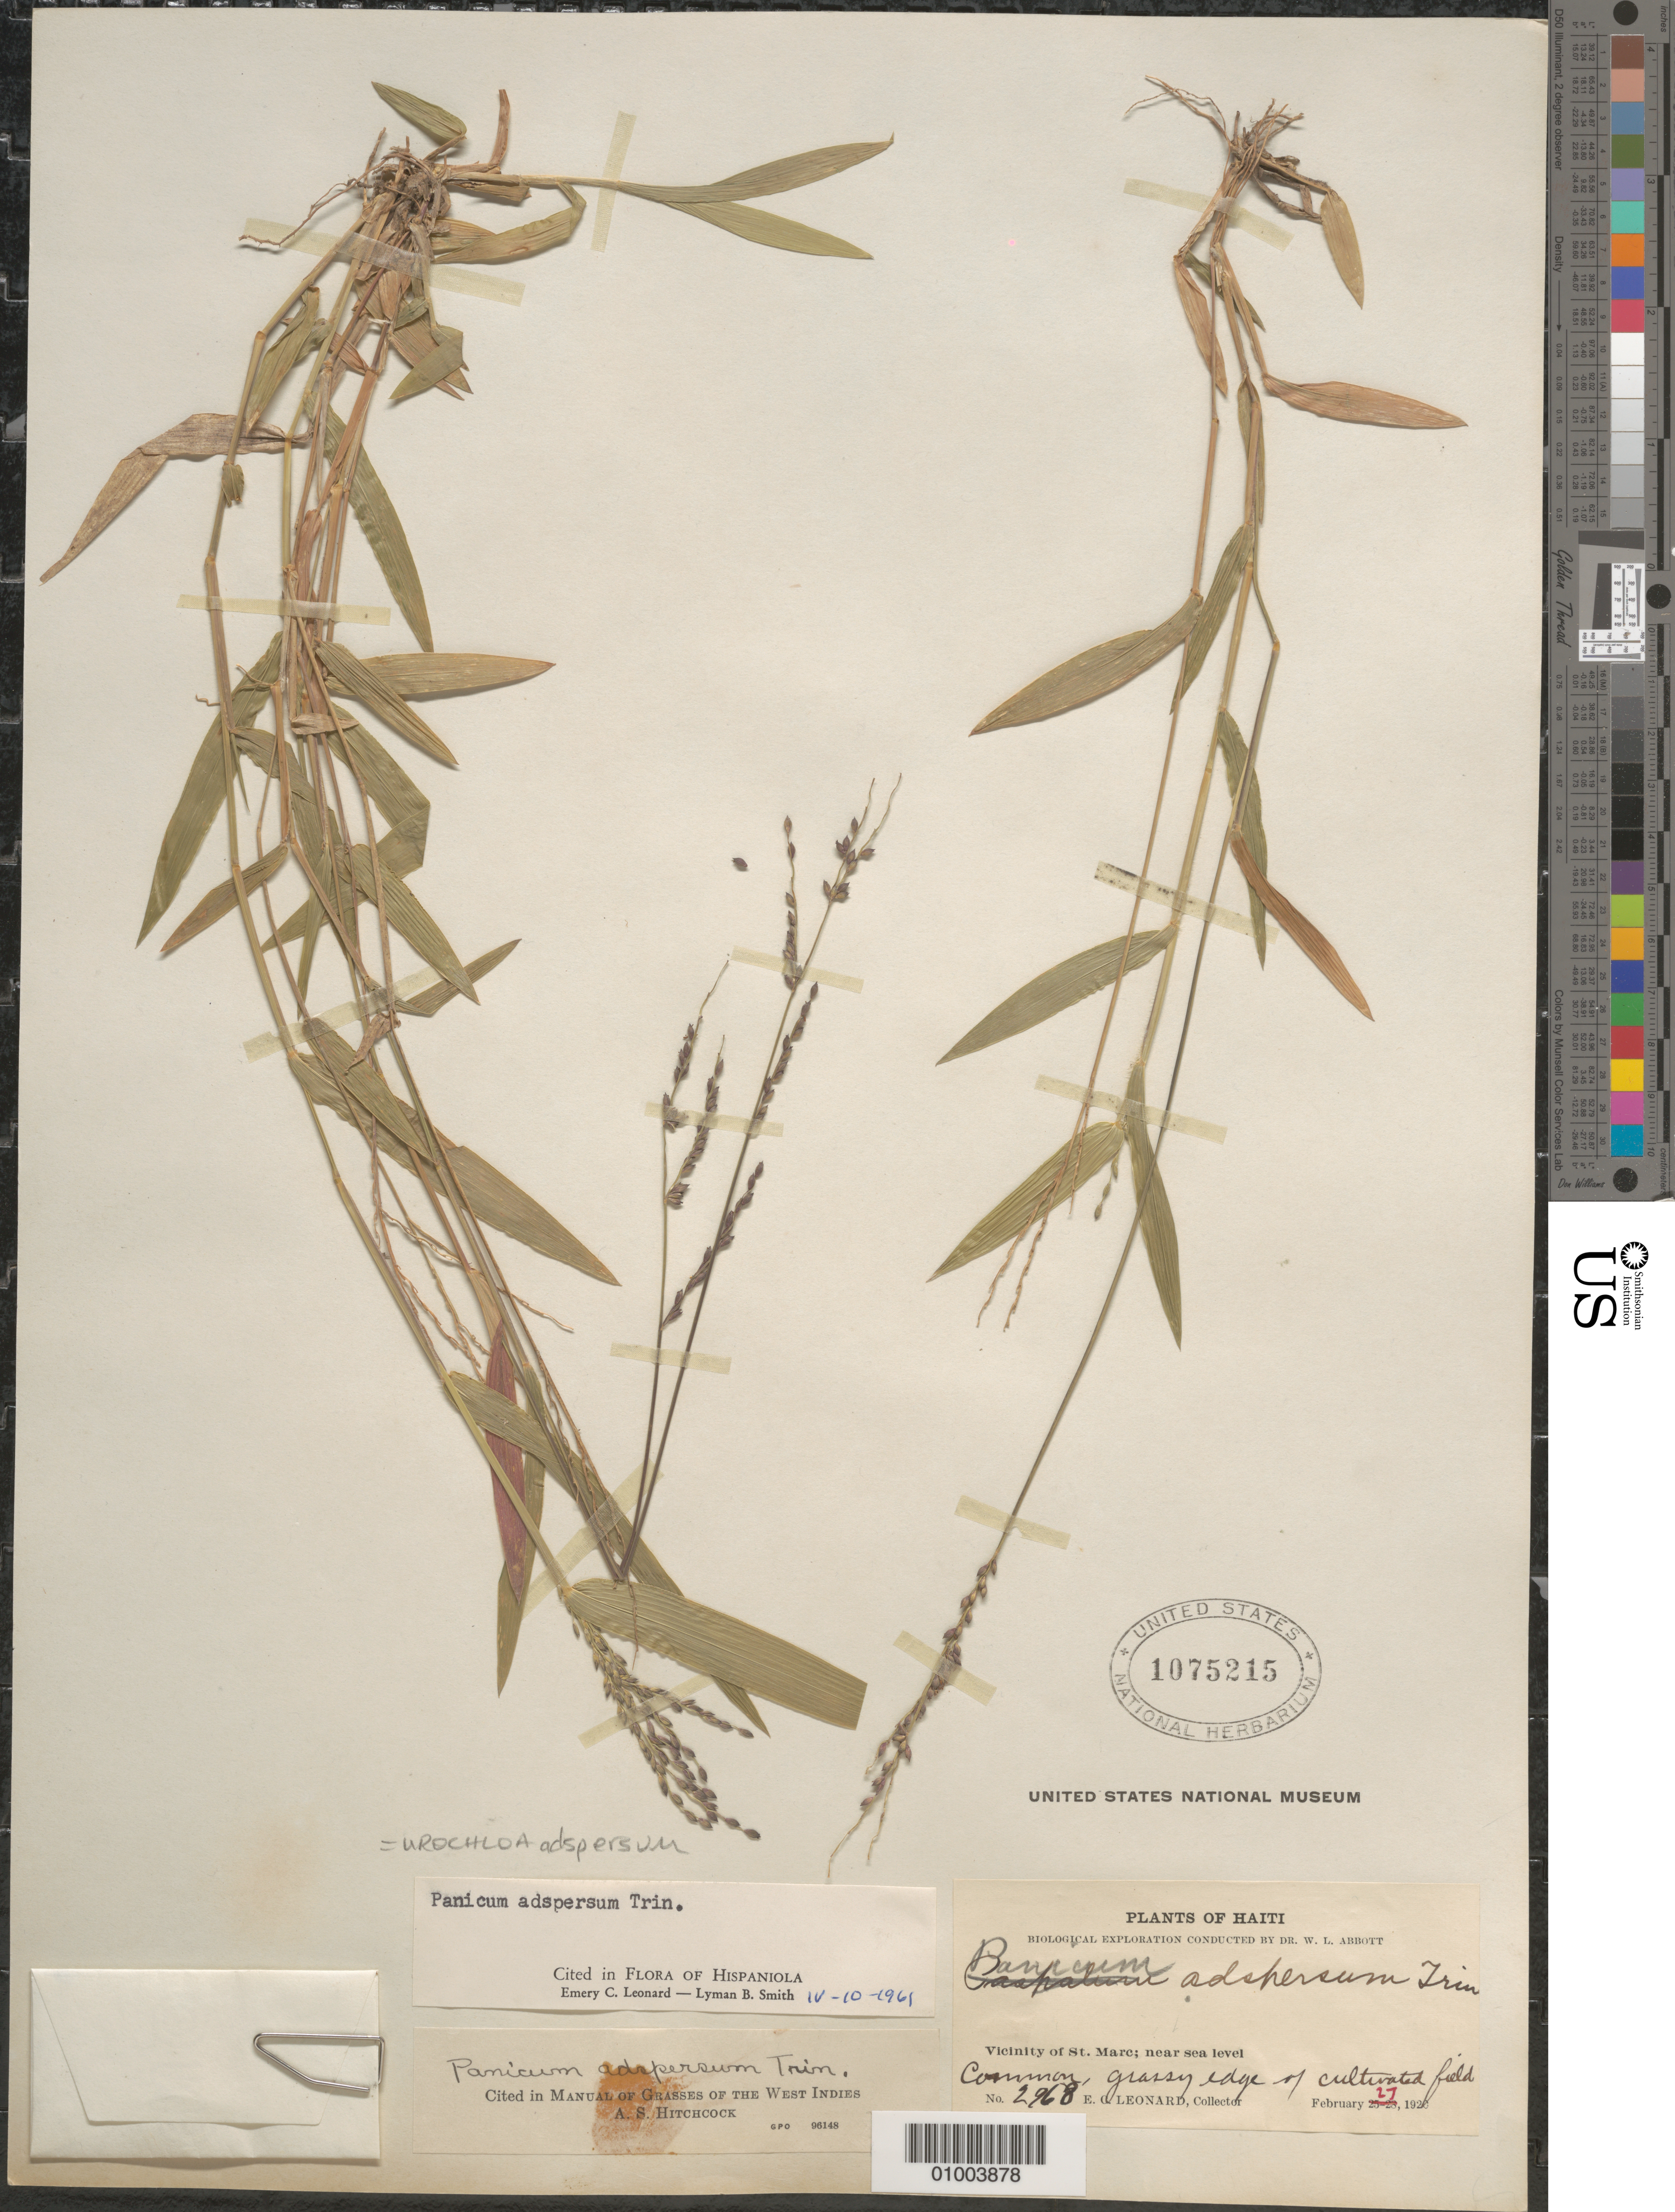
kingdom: Plantae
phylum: Tracheophyta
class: Liliopsida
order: Poales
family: Poaceae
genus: Urochloa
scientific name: Urochloa adspersa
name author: (Trin.) R.D. Webster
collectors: E. C. Leonard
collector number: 2968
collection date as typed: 27 Feb 1920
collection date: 1920-02-27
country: Haiti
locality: Vicinity of St. Marc; near sea level.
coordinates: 0 N, 0 E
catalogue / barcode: US 1075215